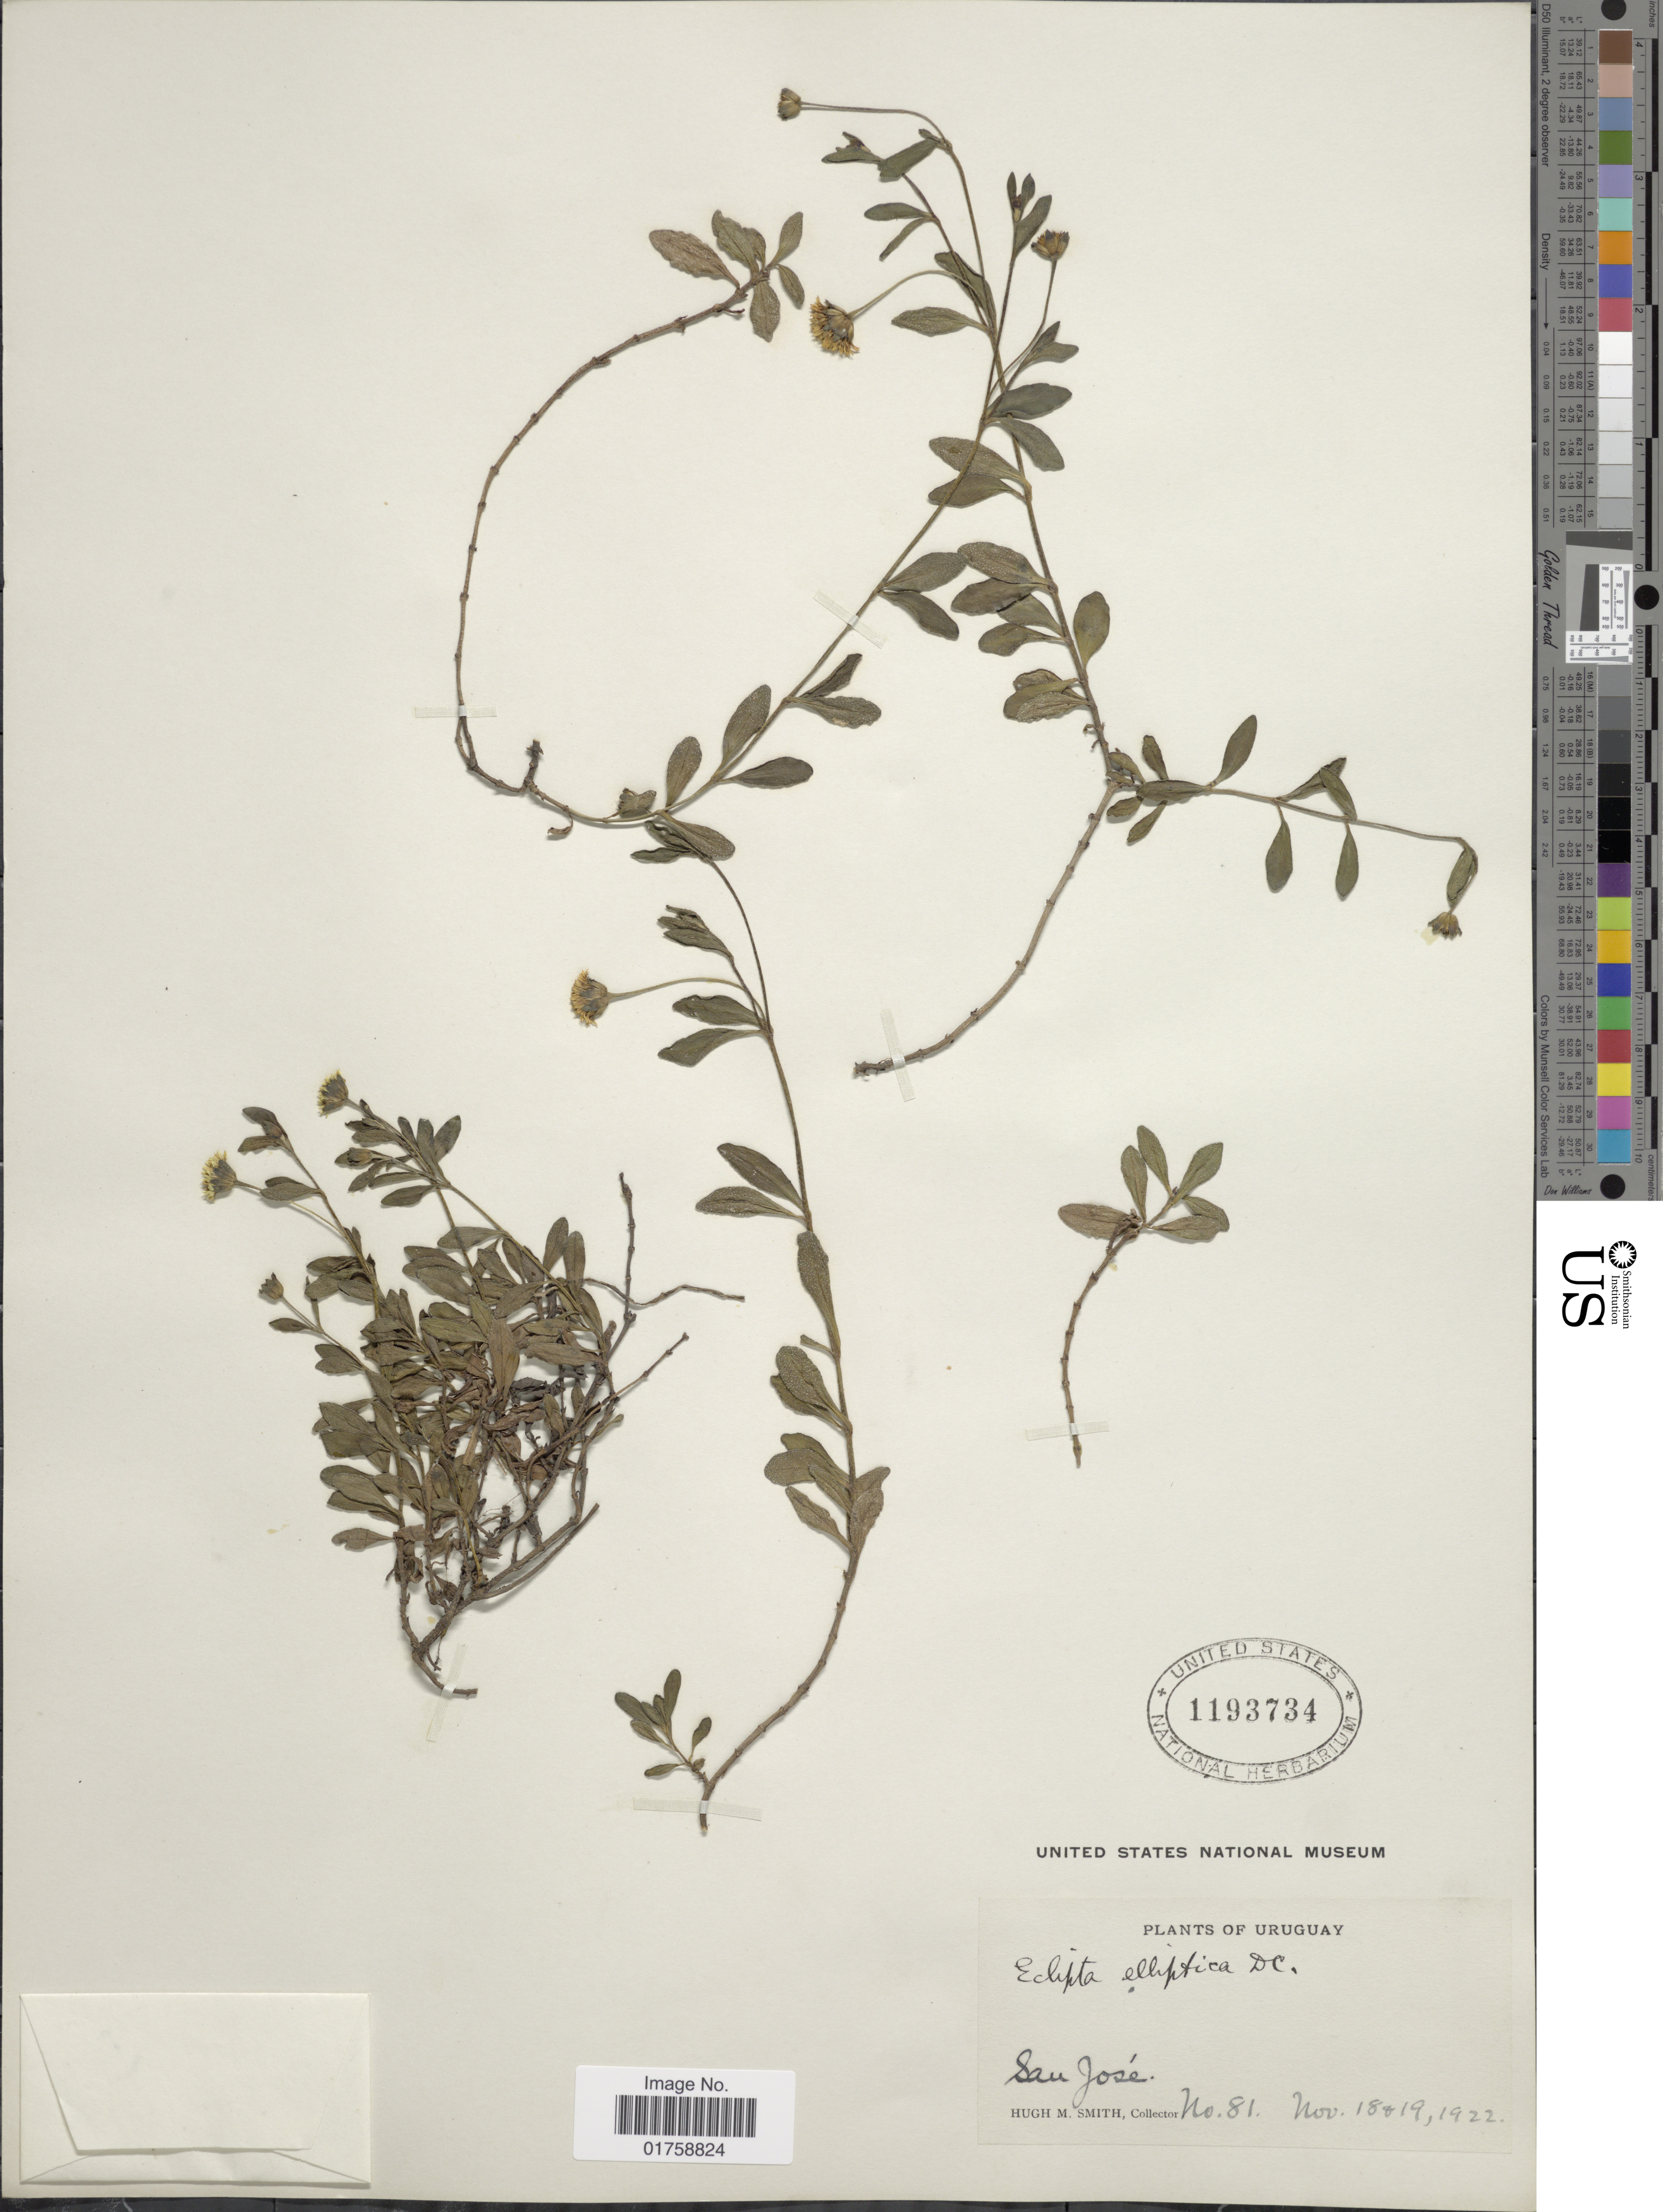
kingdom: Plantae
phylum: Tracheophyta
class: Magnoliopsida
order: Asterales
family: Asteraceae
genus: Eclipta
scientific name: Eclipta bellidioides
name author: (Spreng.) Sch. Bip. & S.F. Blake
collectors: H. M. Smith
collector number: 81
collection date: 1922-11-18/1922-11-19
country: Uruguay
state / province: San Jose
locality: Uruguay. San José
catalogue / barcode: US 1193734